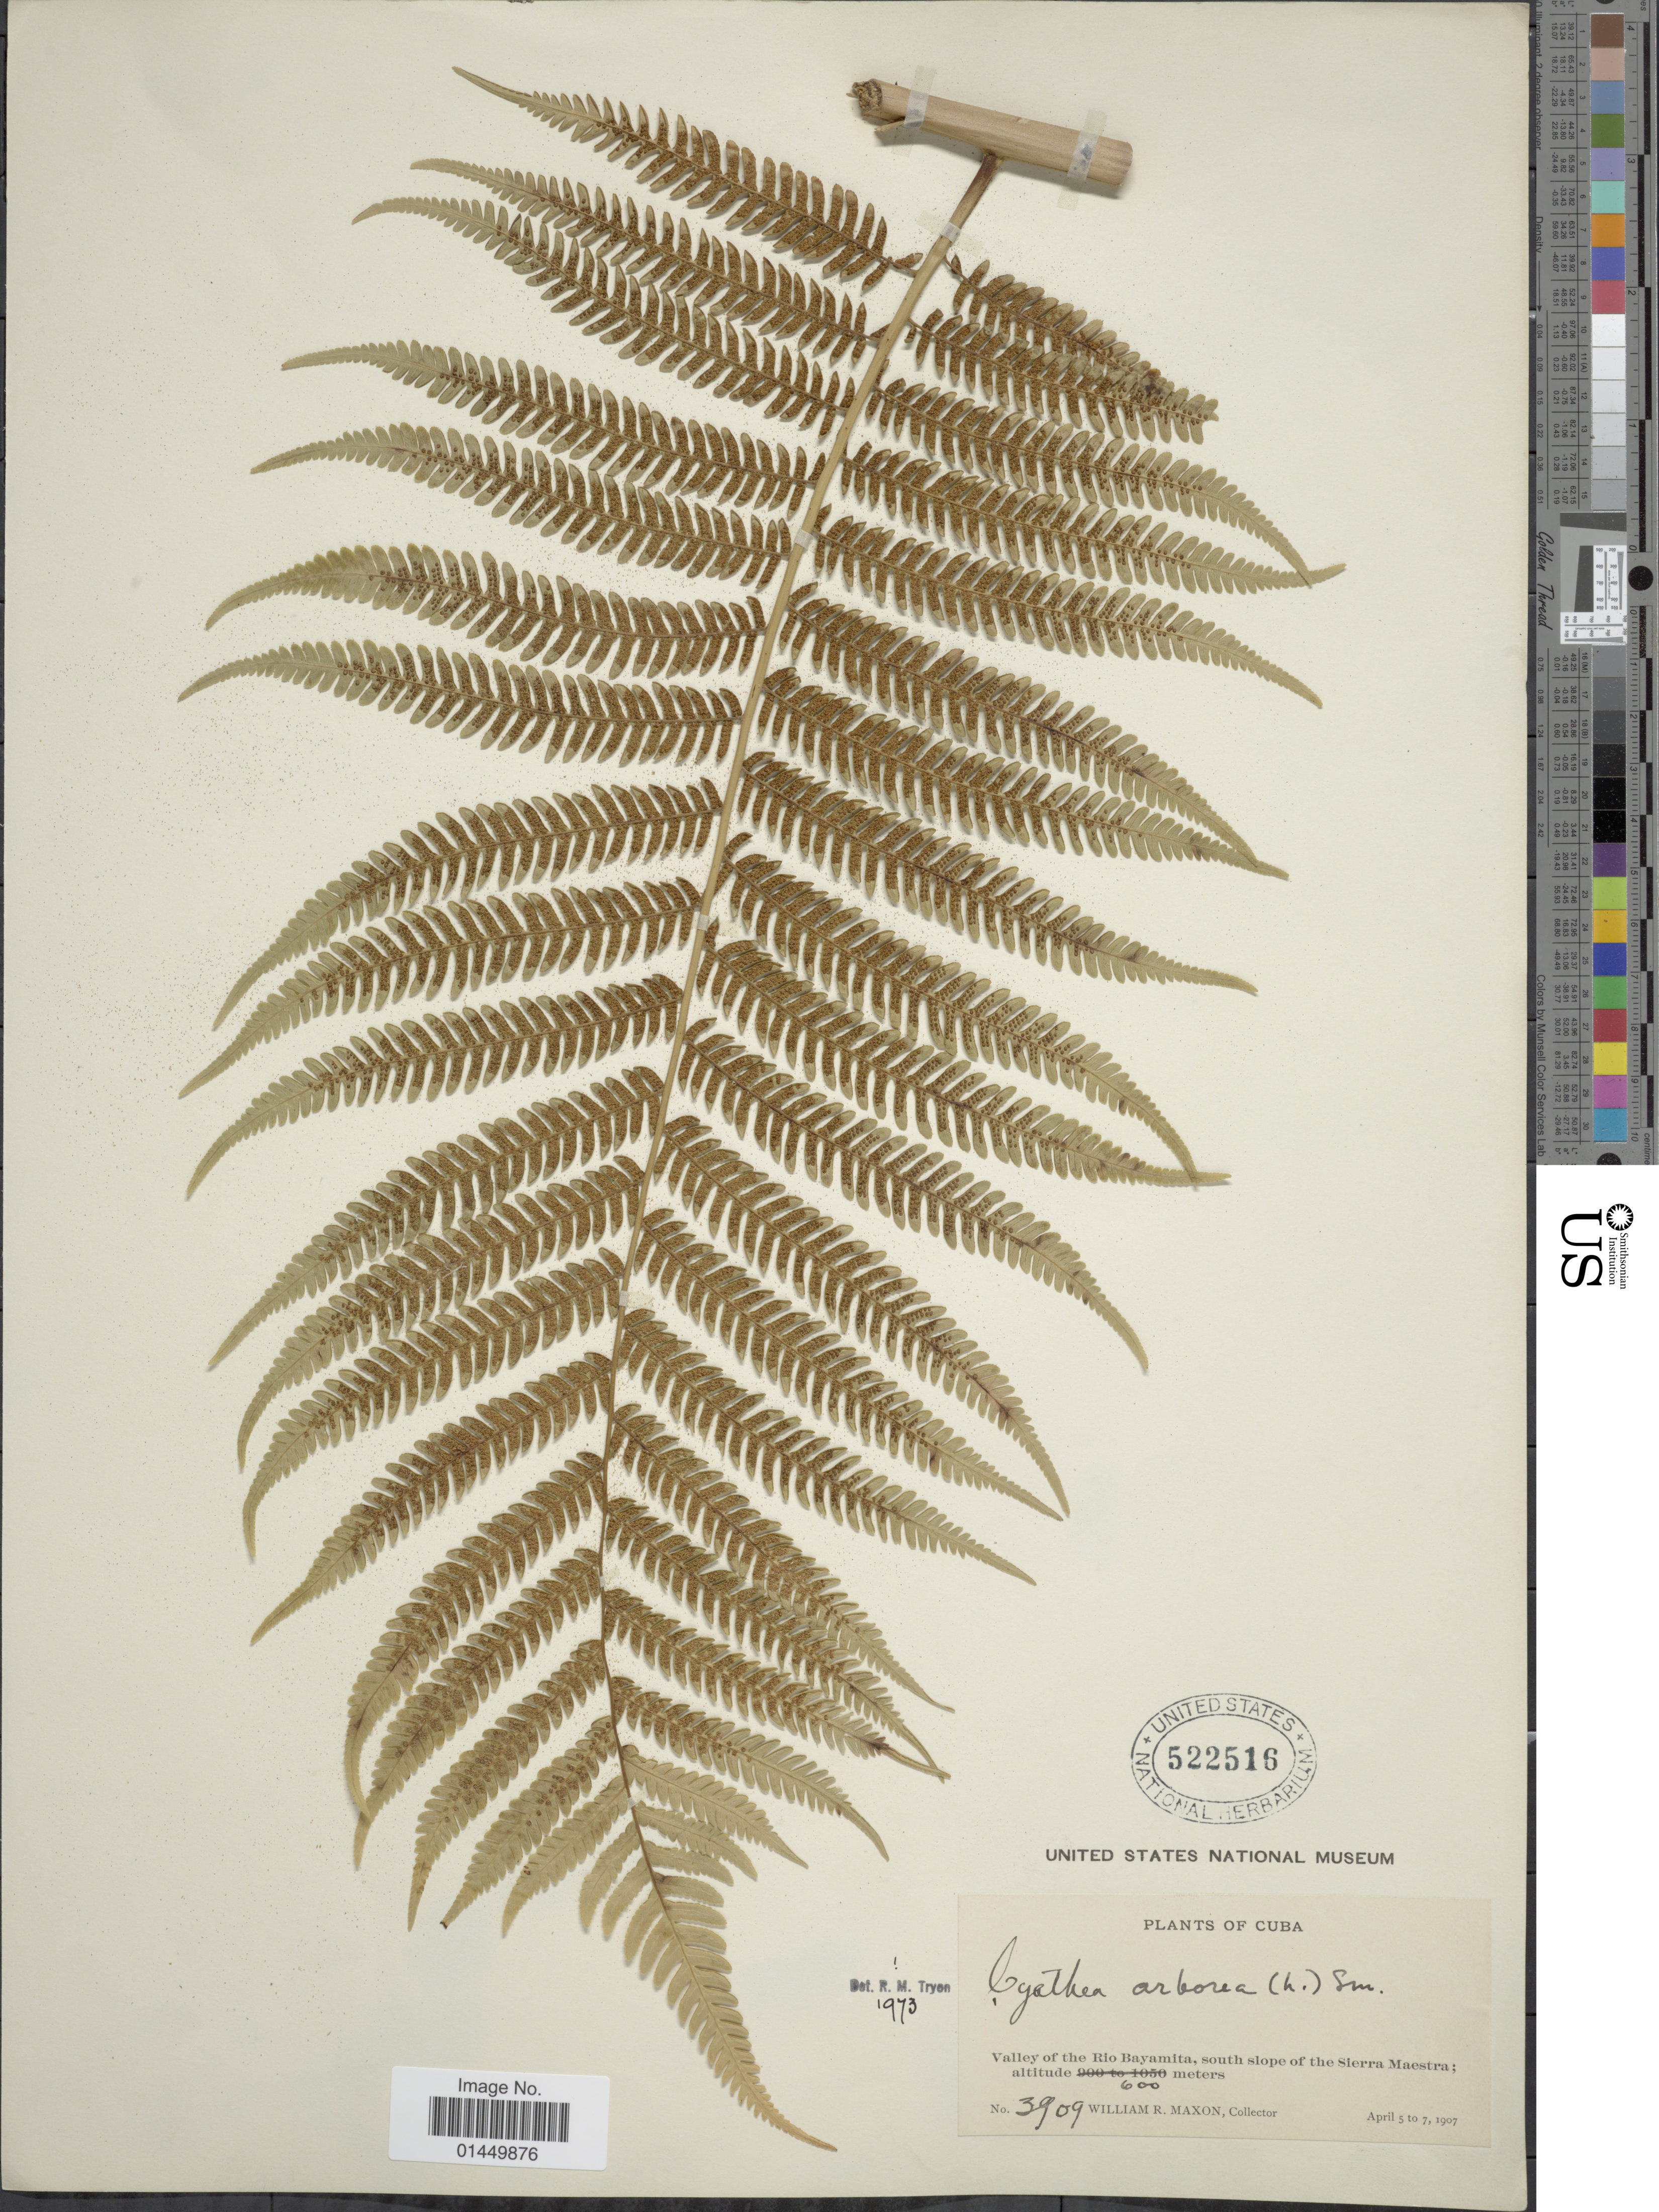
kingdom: Plantae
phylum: Tracheophyta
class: Polypodiopsida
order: Cyatheales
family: Cyatheaceae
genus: Cyathea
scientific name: Cyathea arborea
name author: (L.) Sm.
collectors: W. R. Maxon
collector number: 3909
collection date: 1907-04-05/1907-04-07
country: Cuba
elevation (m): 600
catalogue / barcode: US 522516